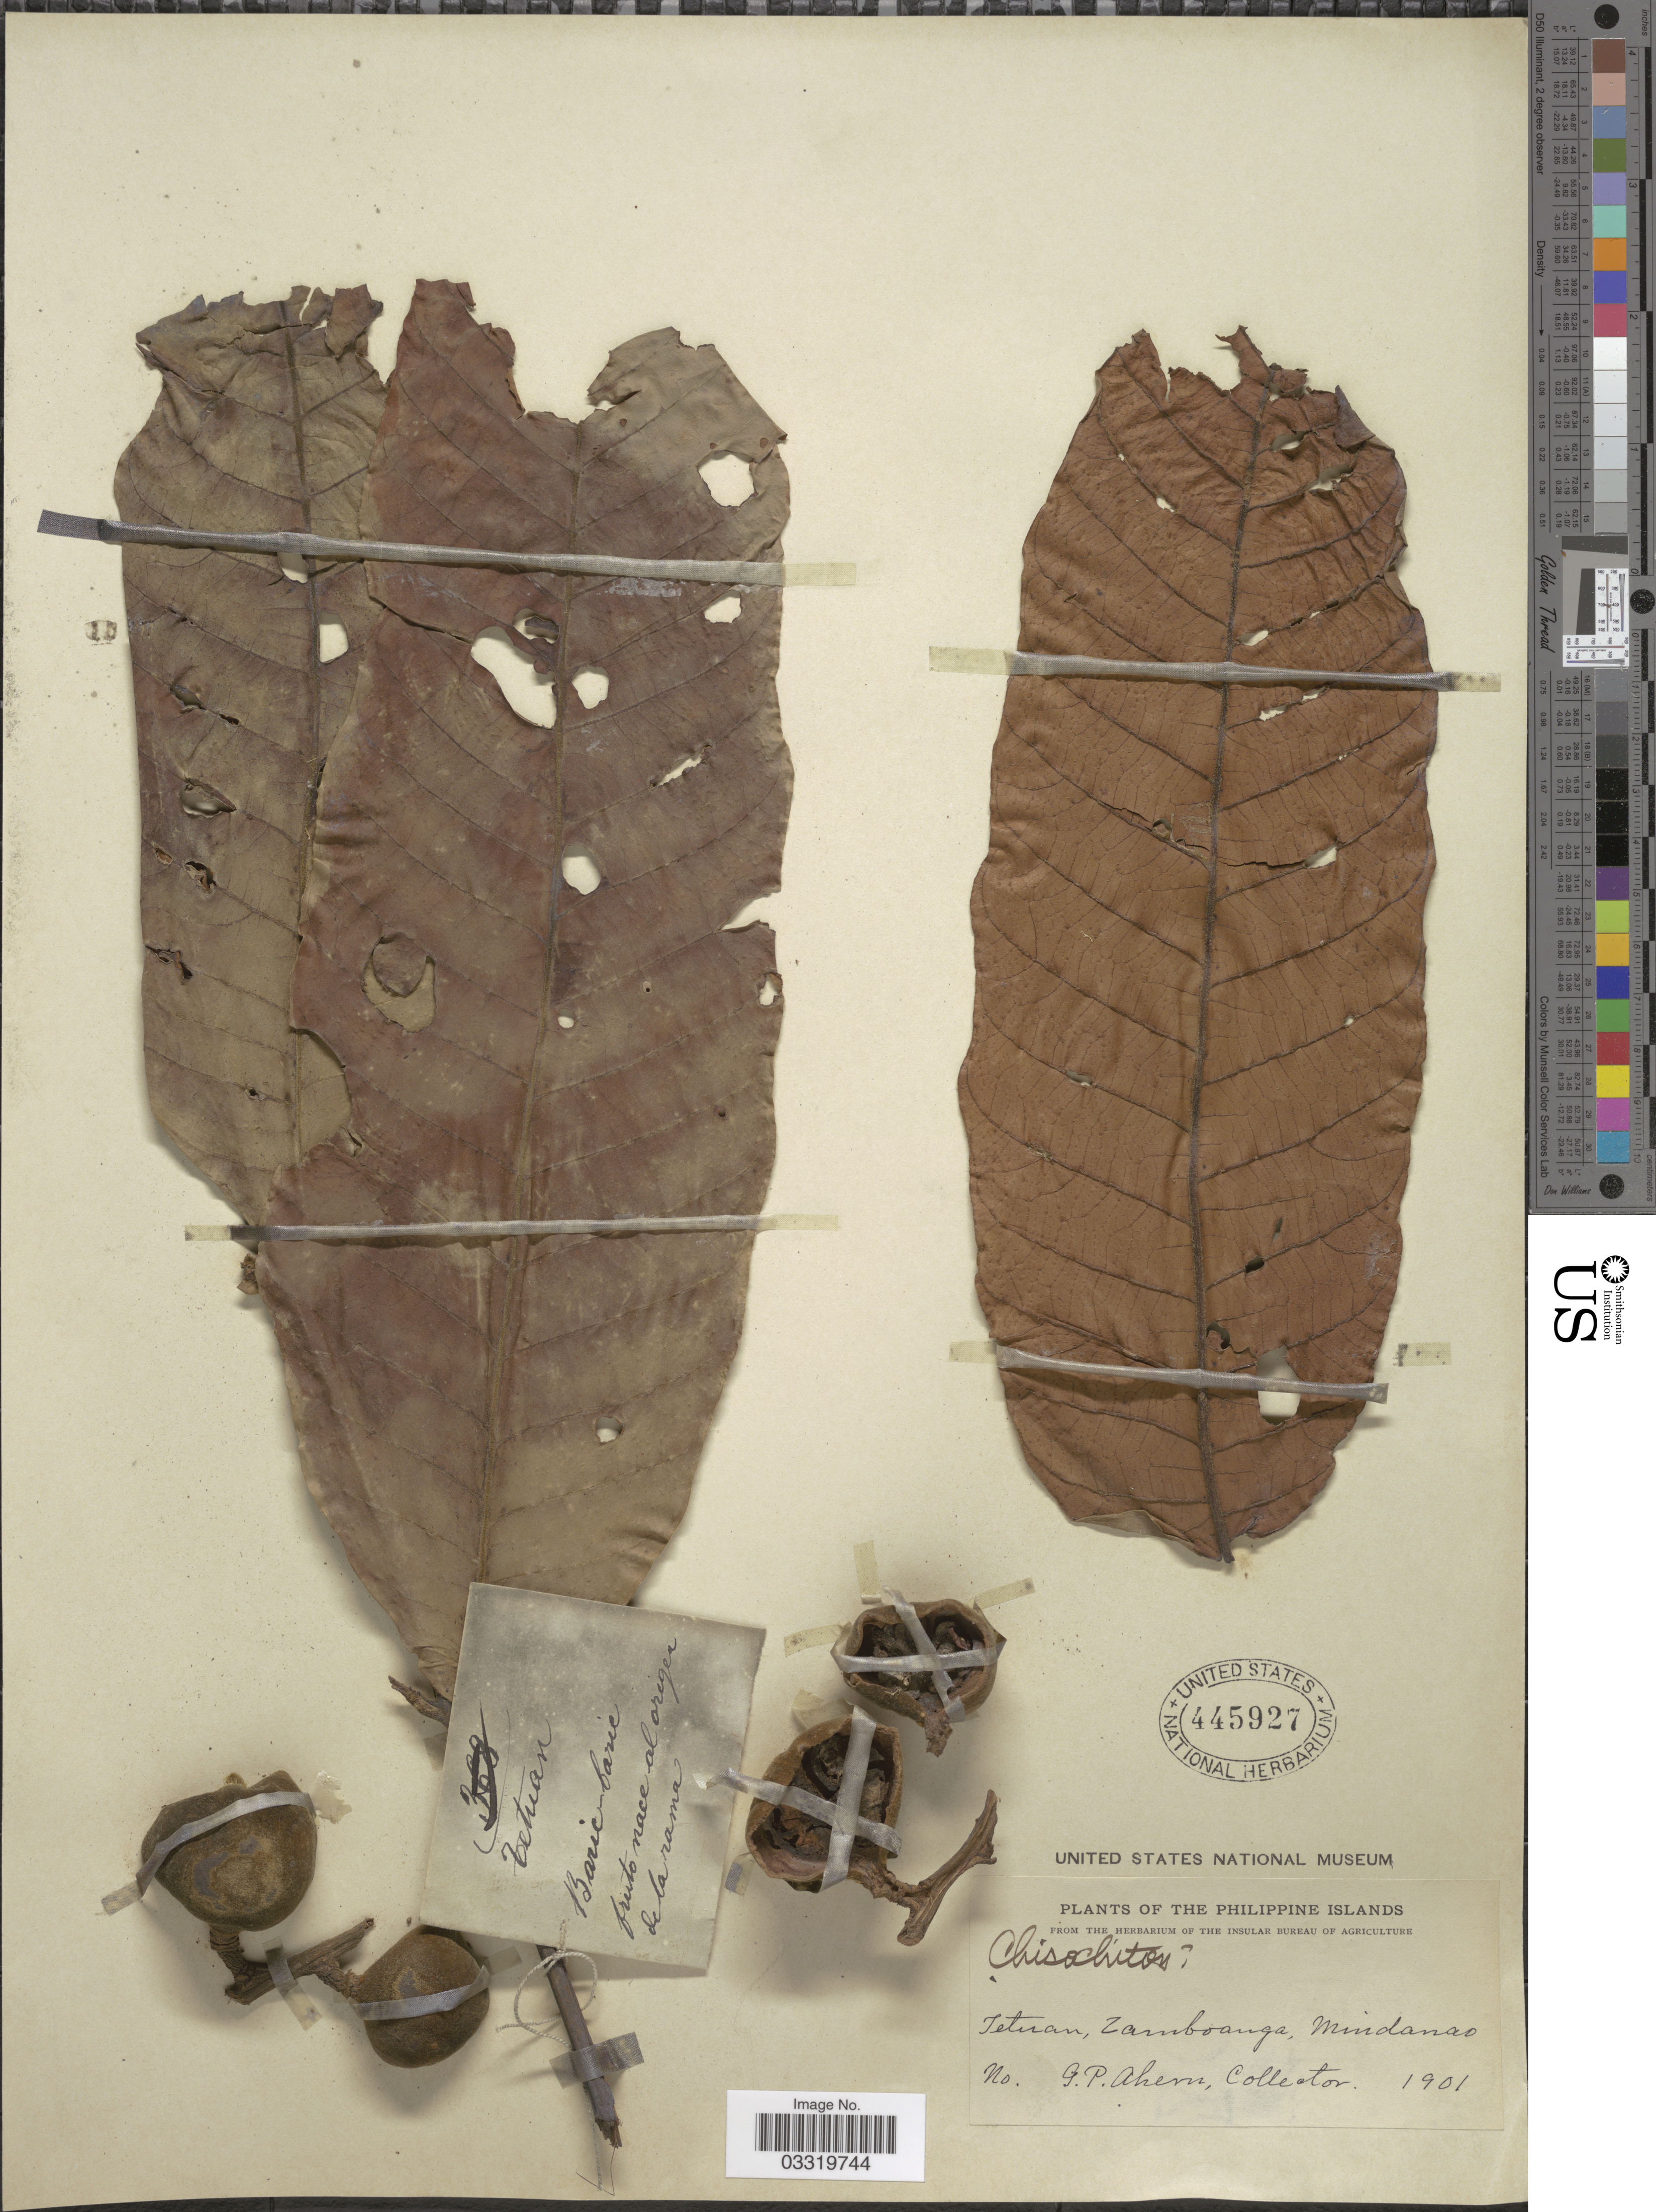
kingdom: Plantae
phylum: Tracheophyta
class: Magnoliopsida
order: Sapindales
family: Meliaceae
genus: Chisocheton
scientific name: Chisocheton sp.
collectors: G. Ahern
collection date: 1901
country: Philippines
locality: Tetuan, Zamboanga, Mindanao.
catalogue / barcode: US 445927